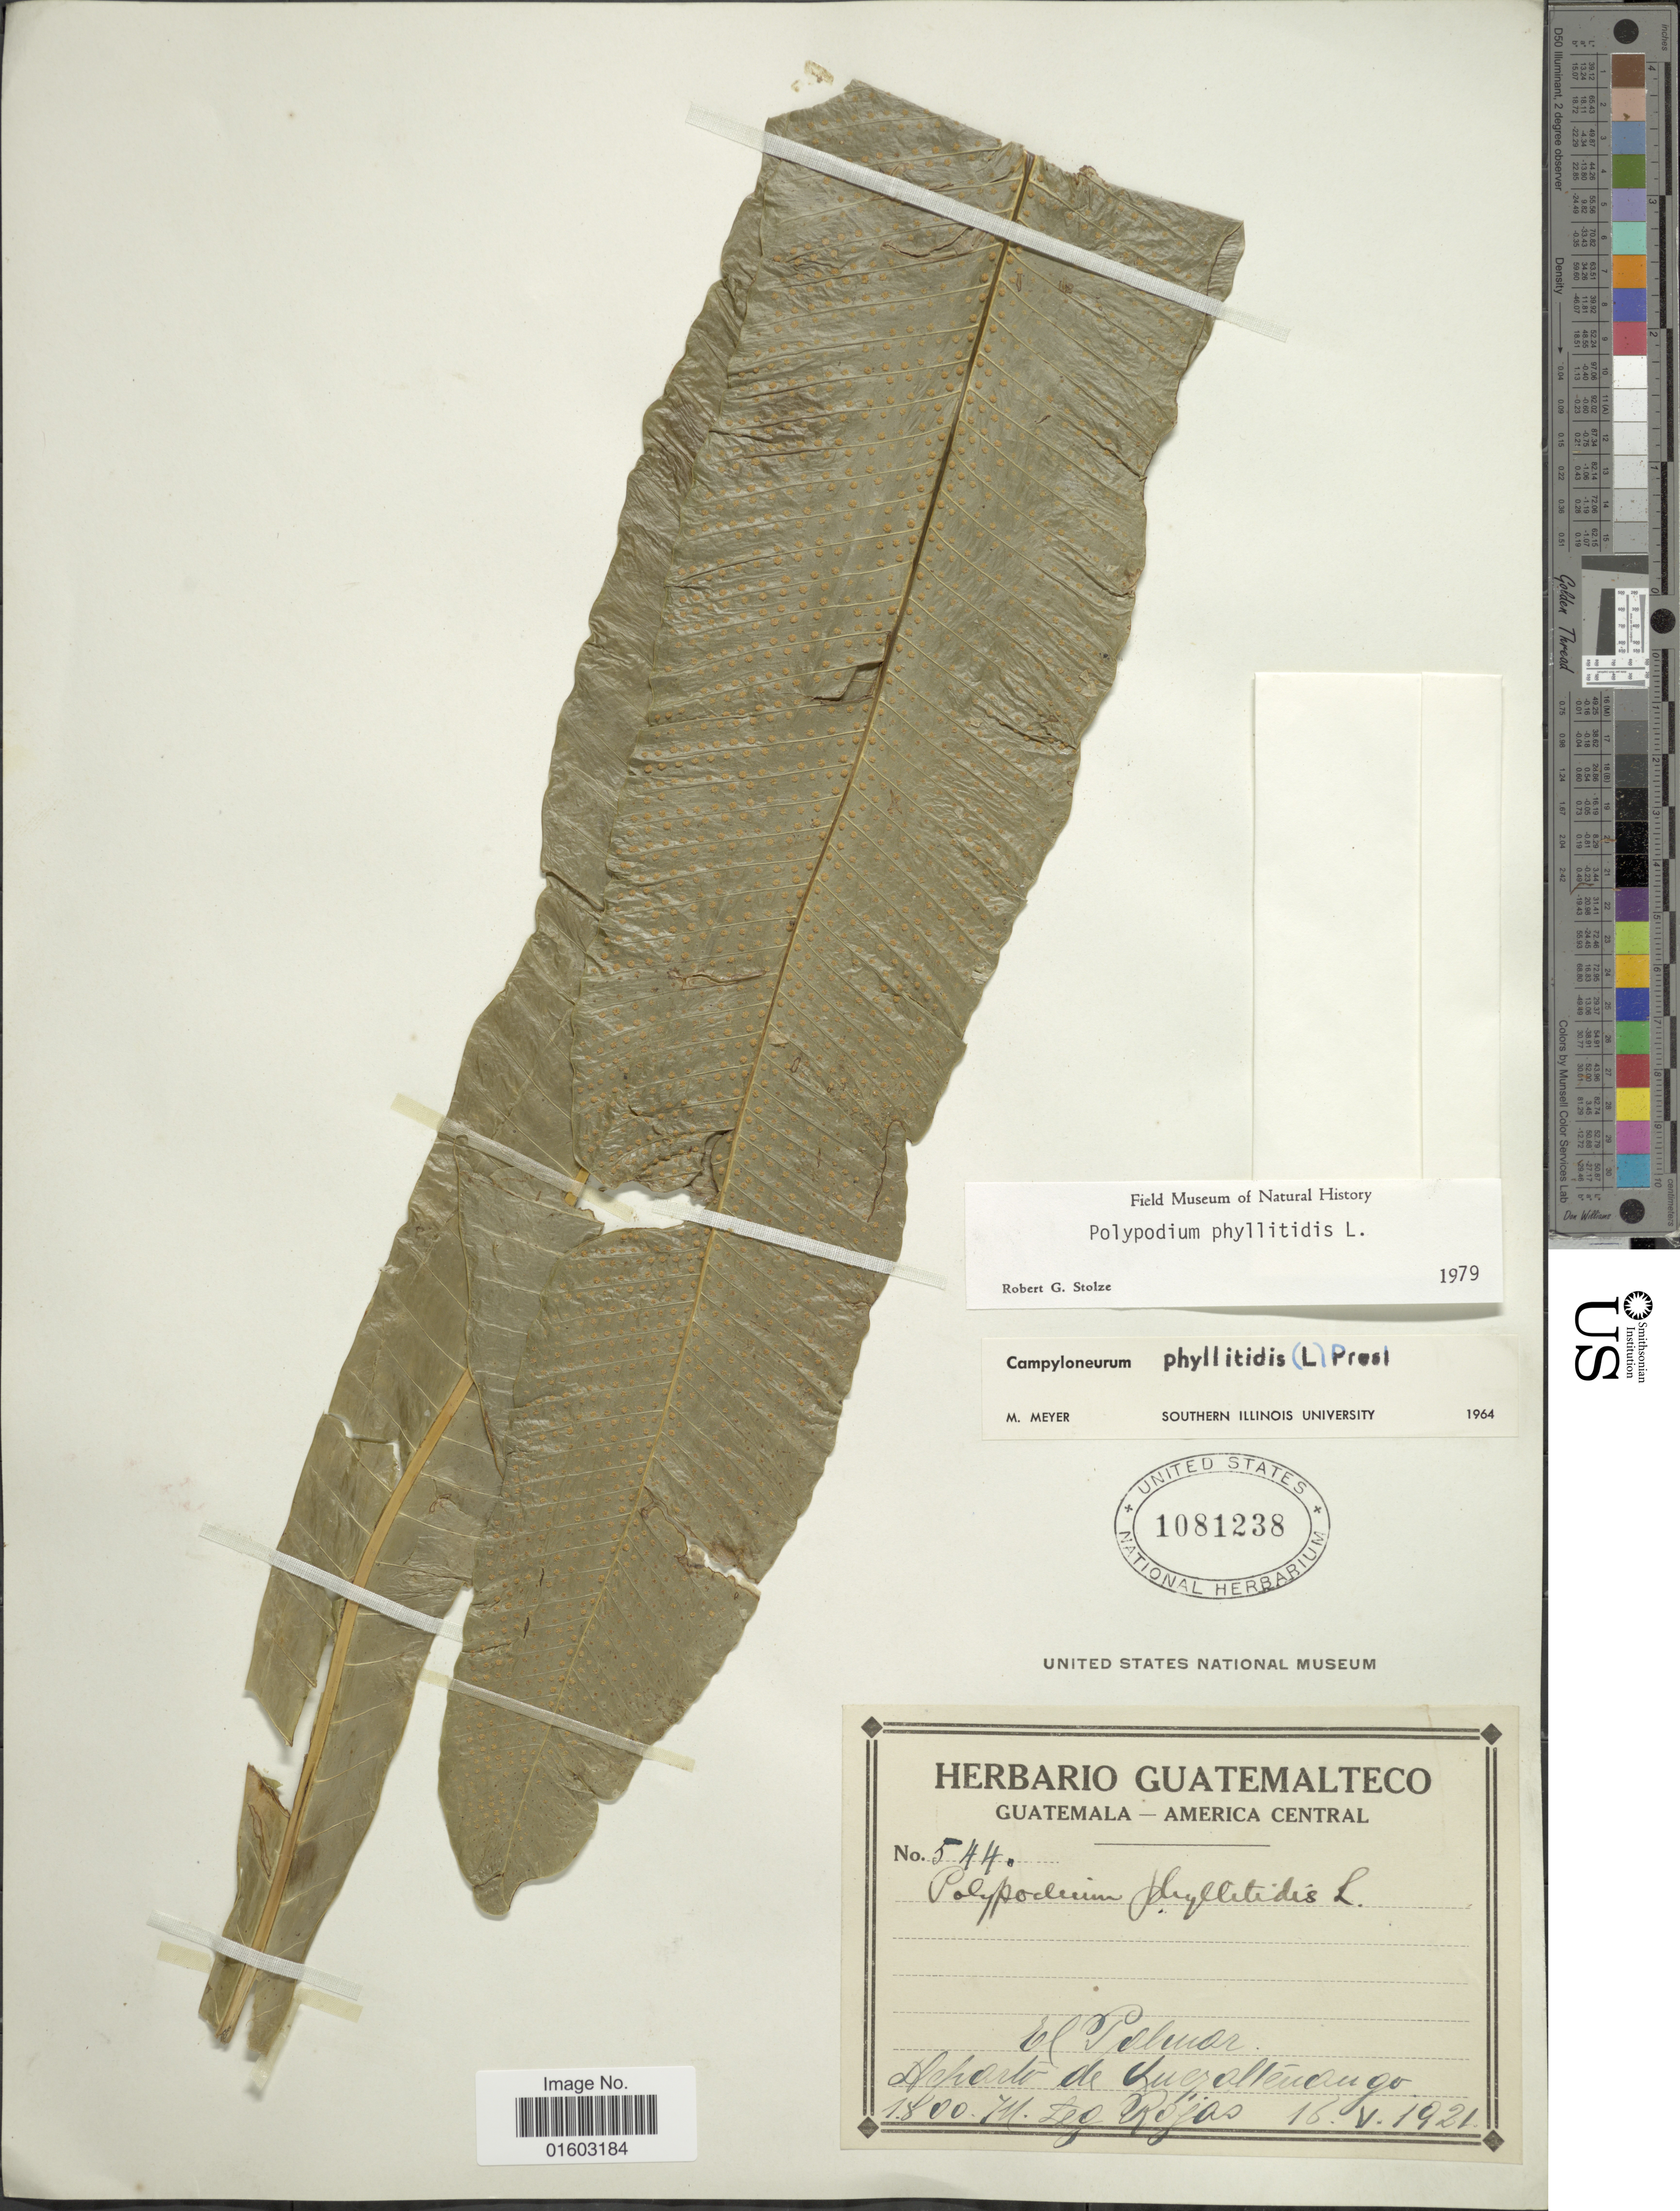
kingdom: Plantae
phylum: Tracheophyta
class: Polypodiopsida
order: Polypodiales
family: Polypodiaceae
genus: Campyloneurum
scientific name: Campyloneurum phyllitidis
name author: (L.) C. Presl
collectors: Rojas, --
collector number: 544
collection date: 1921-05-16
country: Guatemala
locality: El Paleure, Defunt de Huaheuhugo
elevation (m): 1800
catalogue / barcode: US 1081238